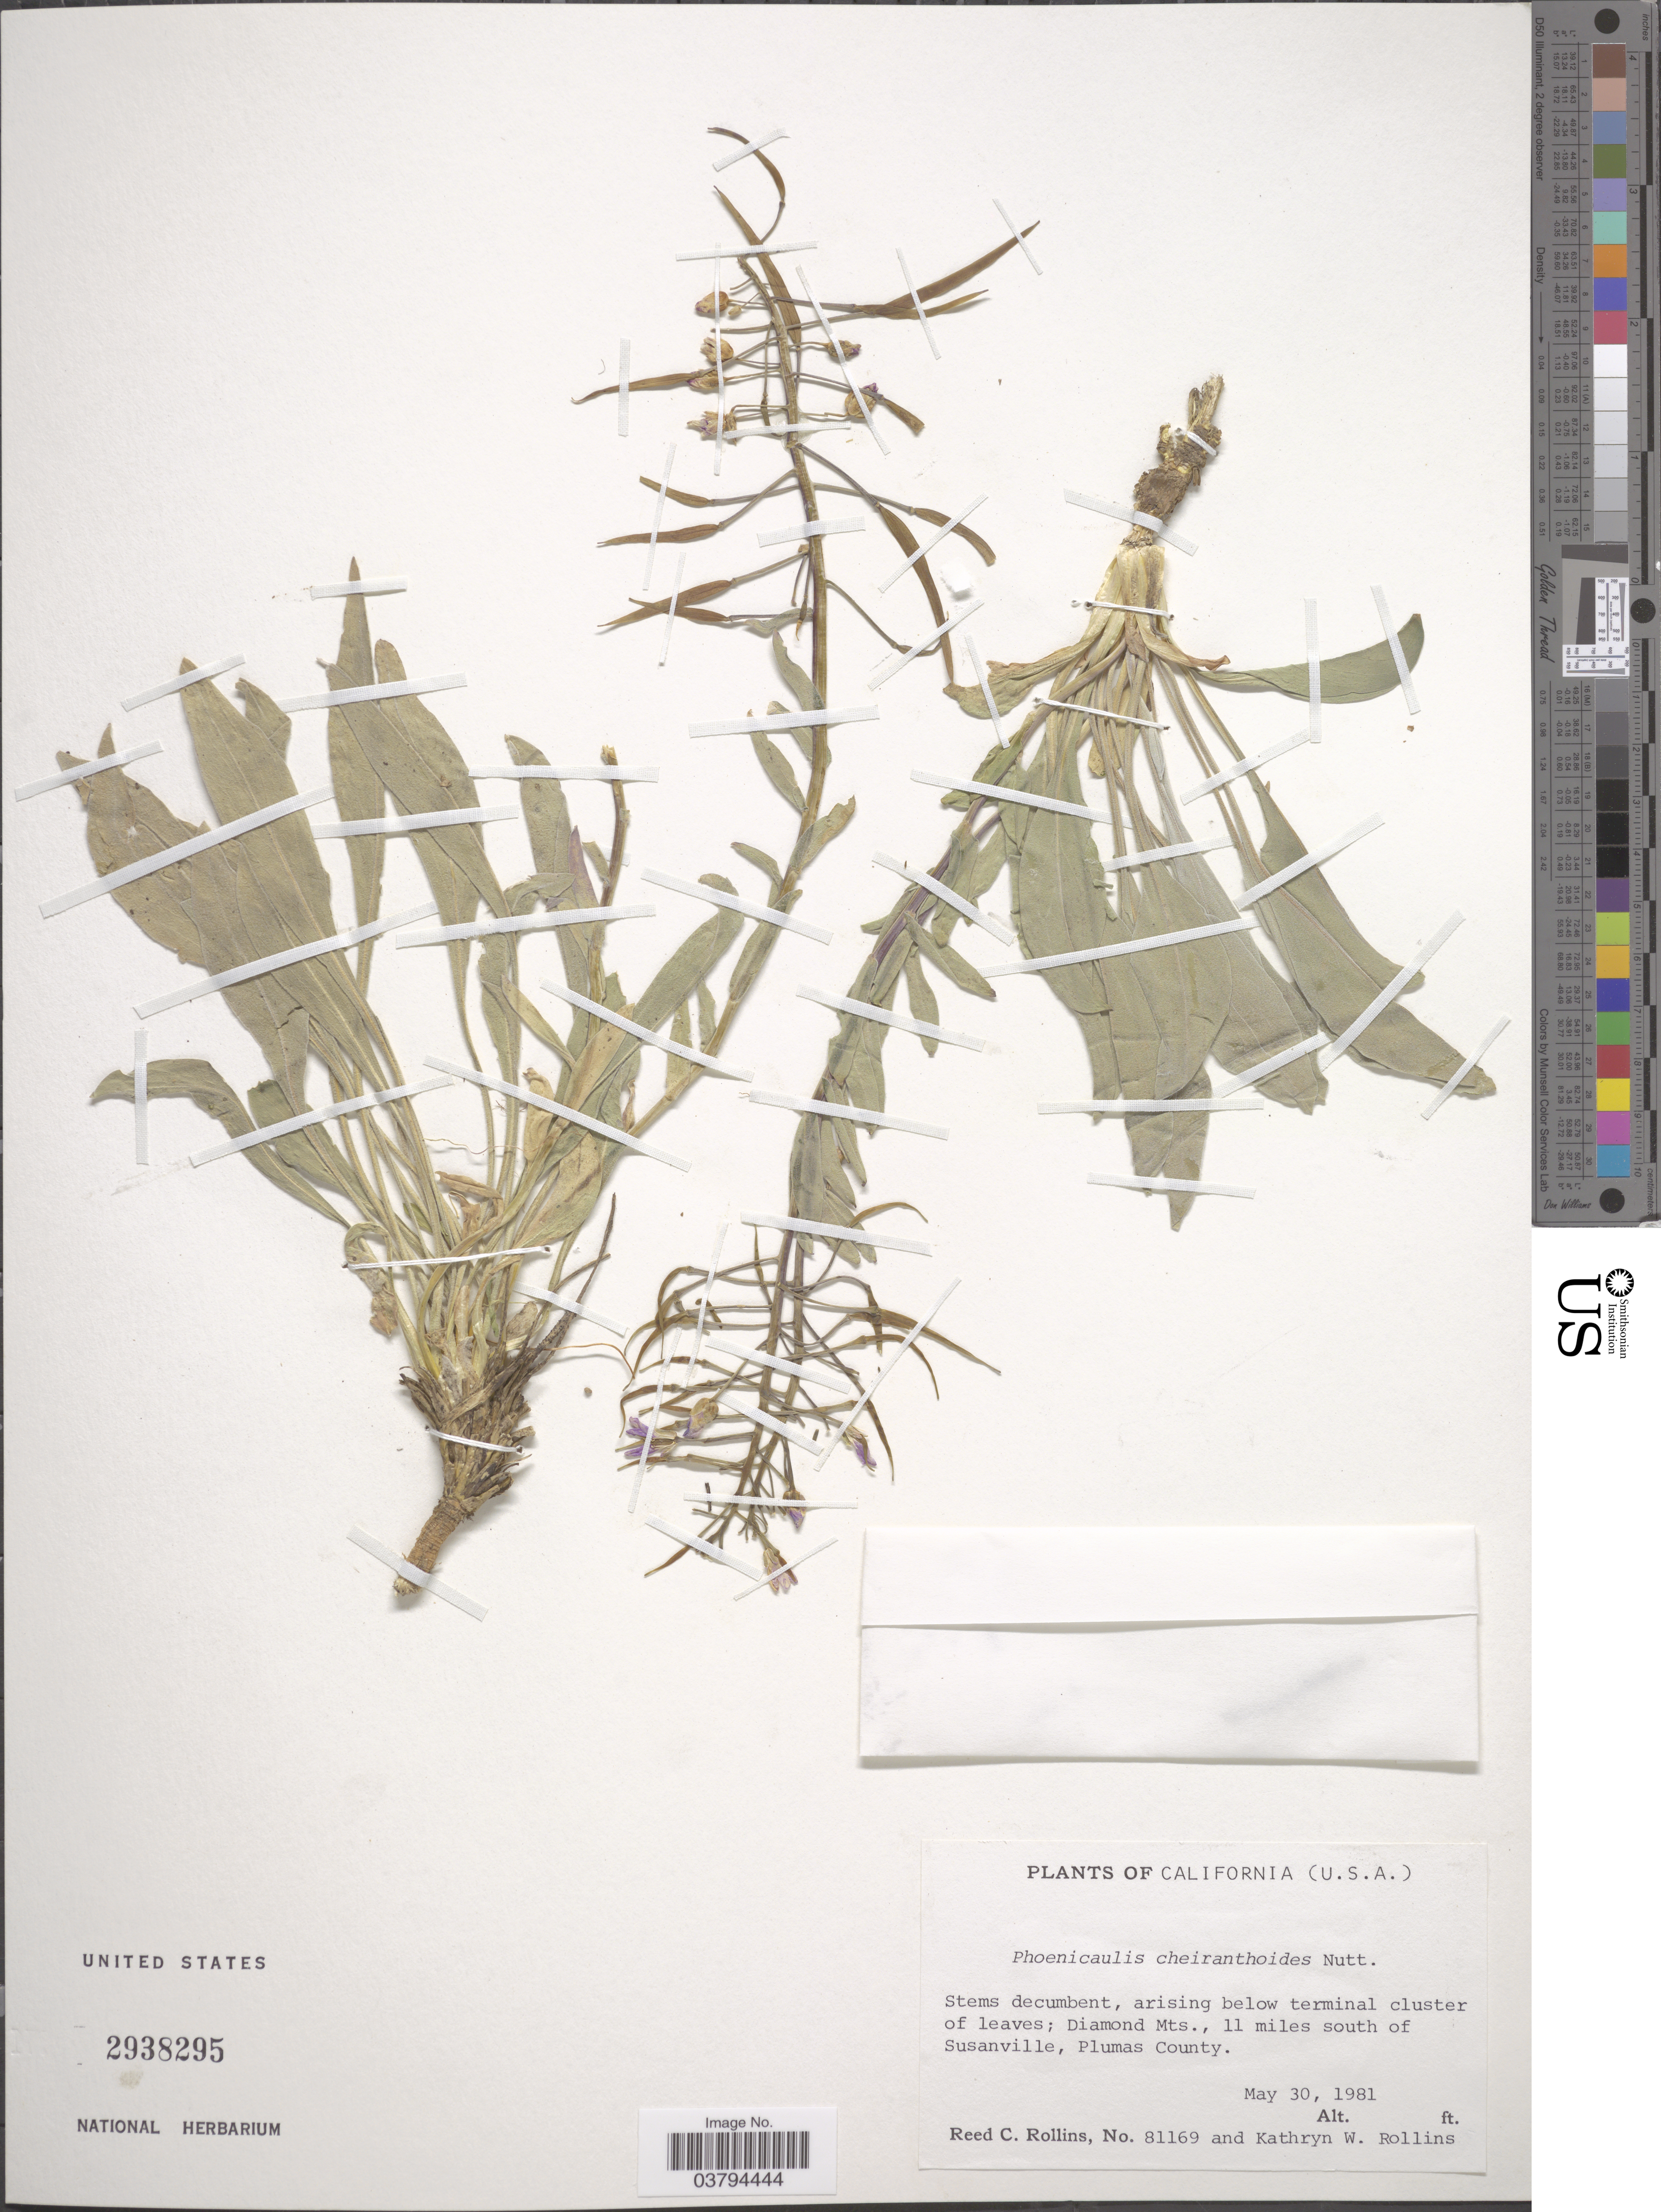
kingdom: Plantae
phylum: Tracheophyta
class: Magnoliopsida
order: Brassicales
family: Brassicaceae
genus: Phoenicaulis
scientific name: Phoenicaulis cheiranthoides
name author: Nutt.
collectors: R. C. Rollins & K. W. Rollins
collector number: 81169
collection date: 1981-05-30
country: United States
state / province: California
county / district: Plumas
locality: Diamond Mts., 11 miles south of Susanville, Plumas County.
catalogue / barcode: US 2938295